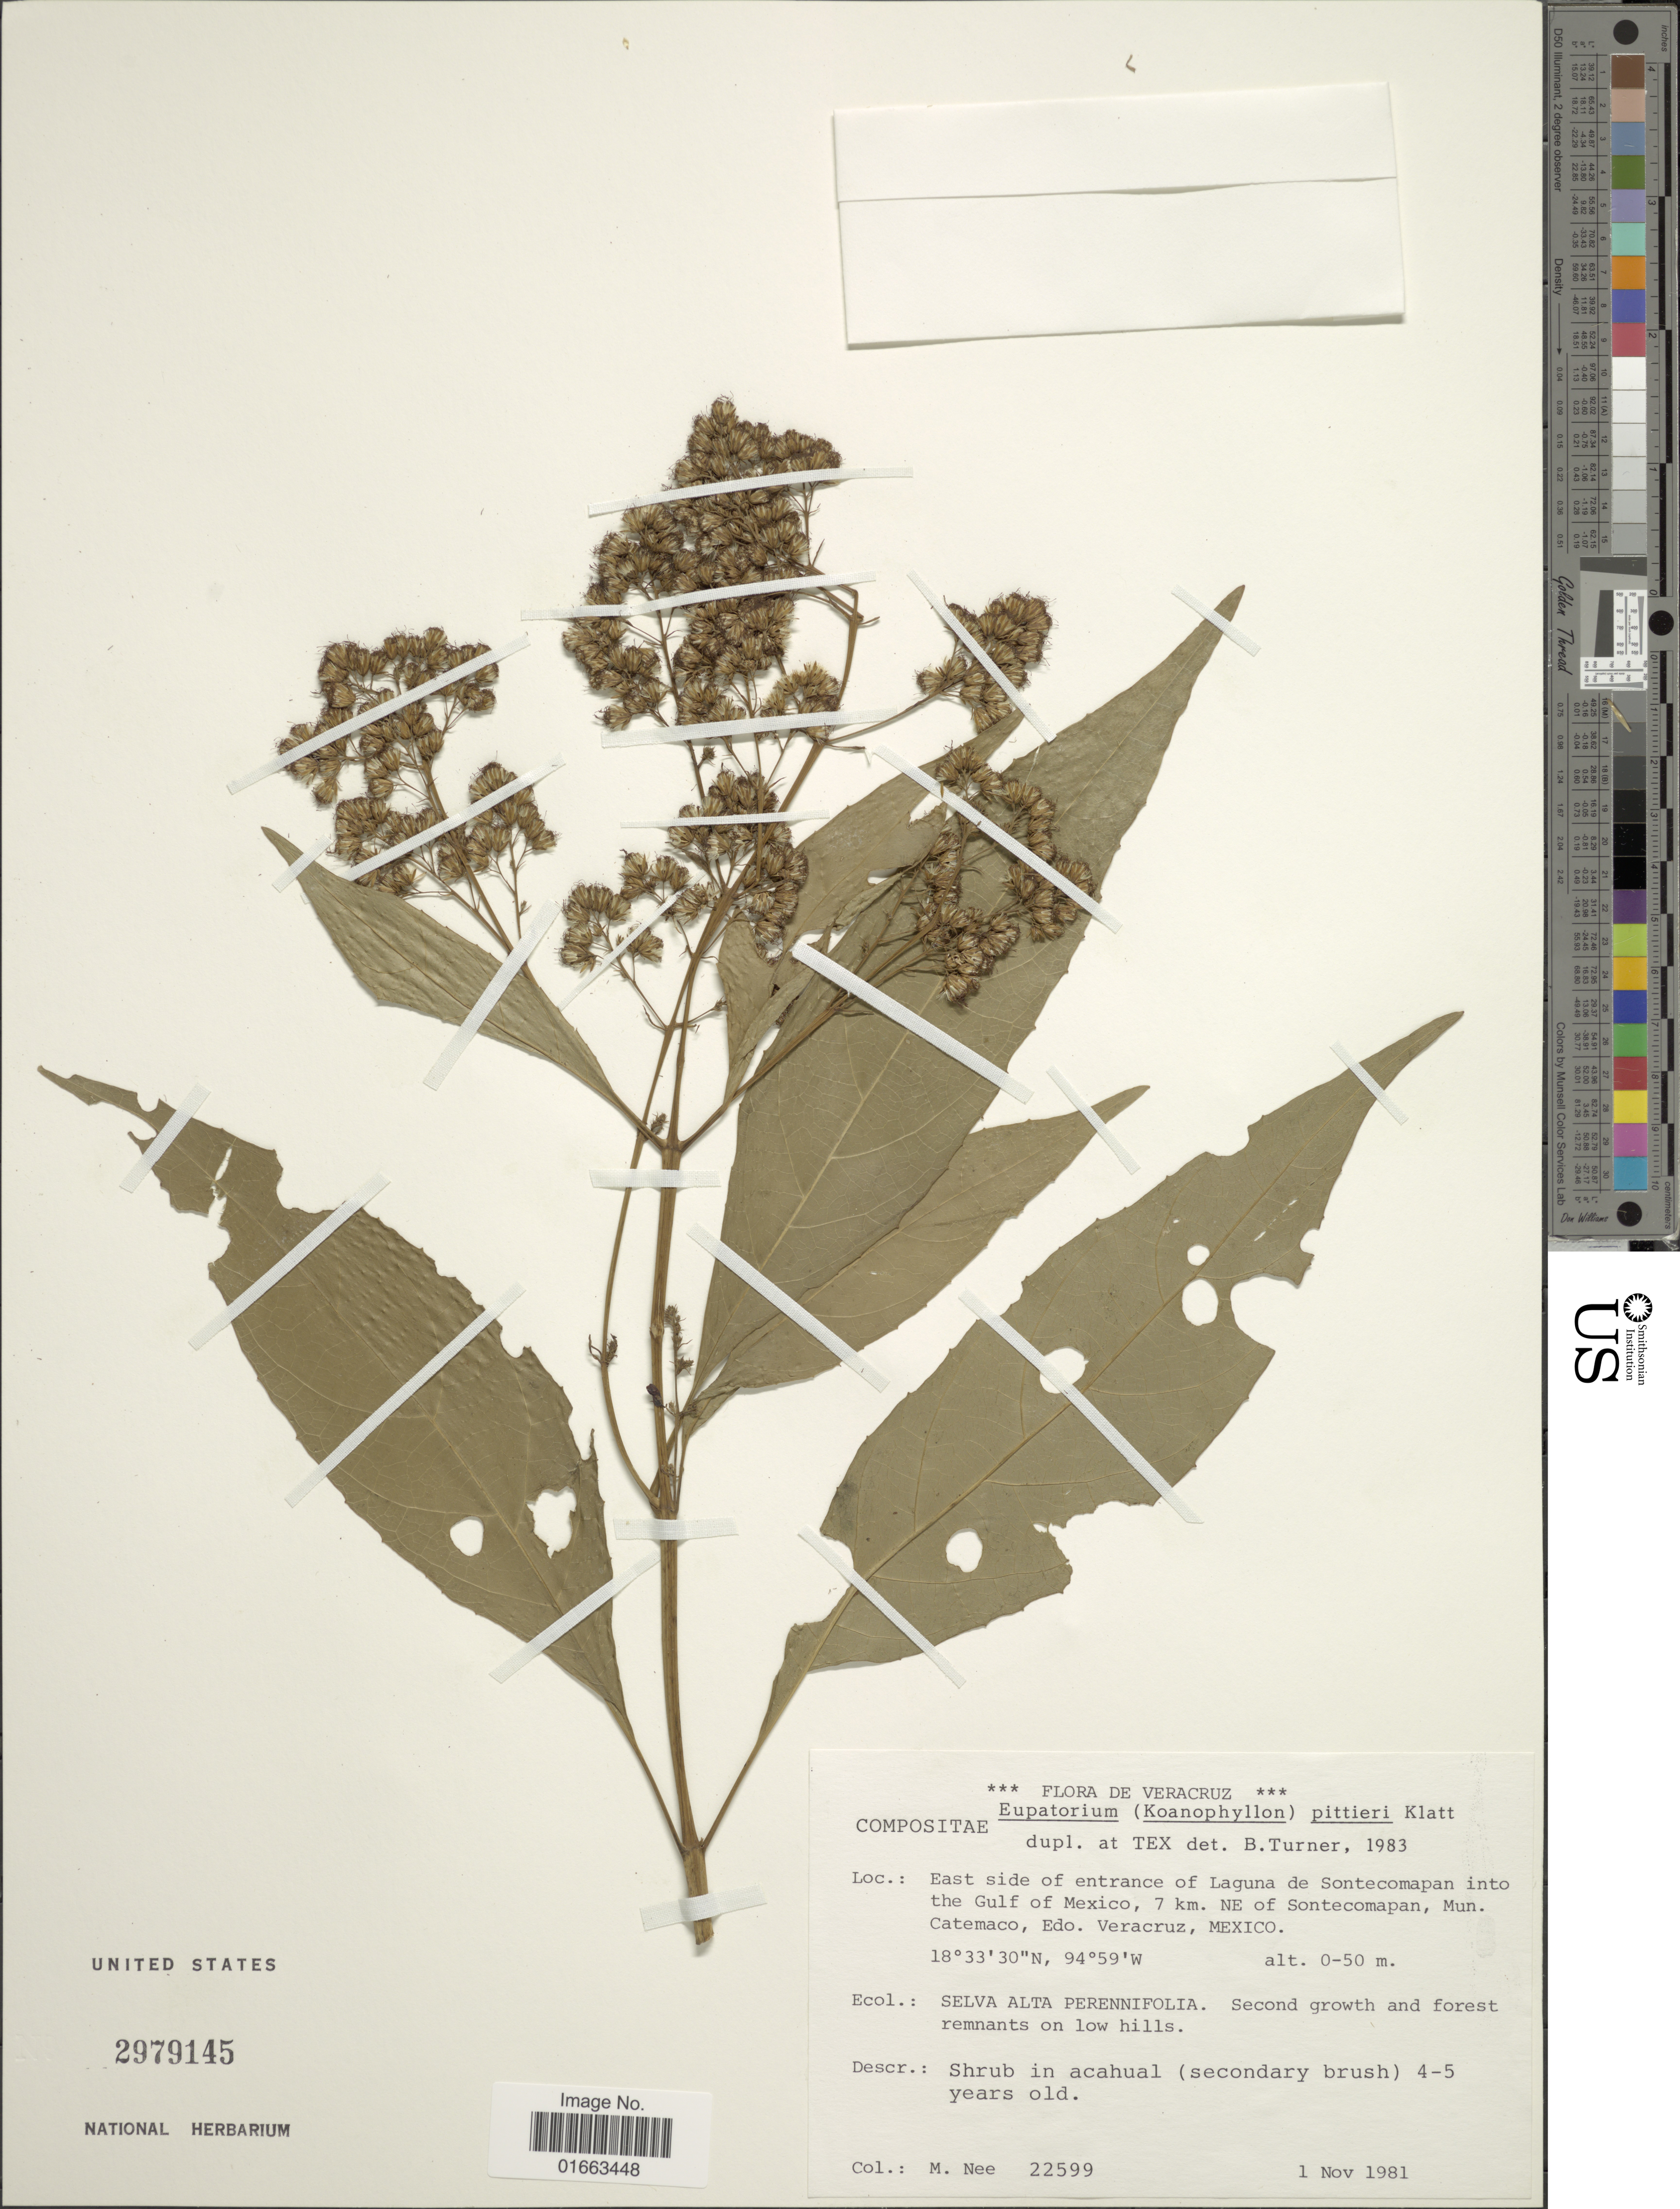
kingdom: Plantae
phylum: Tracheophyta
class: Magnoliopsida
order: Asterales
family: Asteraceae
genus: Koanophyllon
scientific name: Koanophyllon galeottii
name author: (B.L. Rob.) R.M. King & H. Rob.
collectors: M. Nee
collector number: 22599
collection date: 1981-11-01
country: Mexico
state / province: Veracruz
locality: Veracruz, east side of entrance of Laguna de Sontecomapan into the Gulf of Mexico, 7 km. NE of Sontecomapan, Mun. Catemaco, second growth and forest remnants on low hills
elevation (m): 0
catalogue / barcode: US 2979145